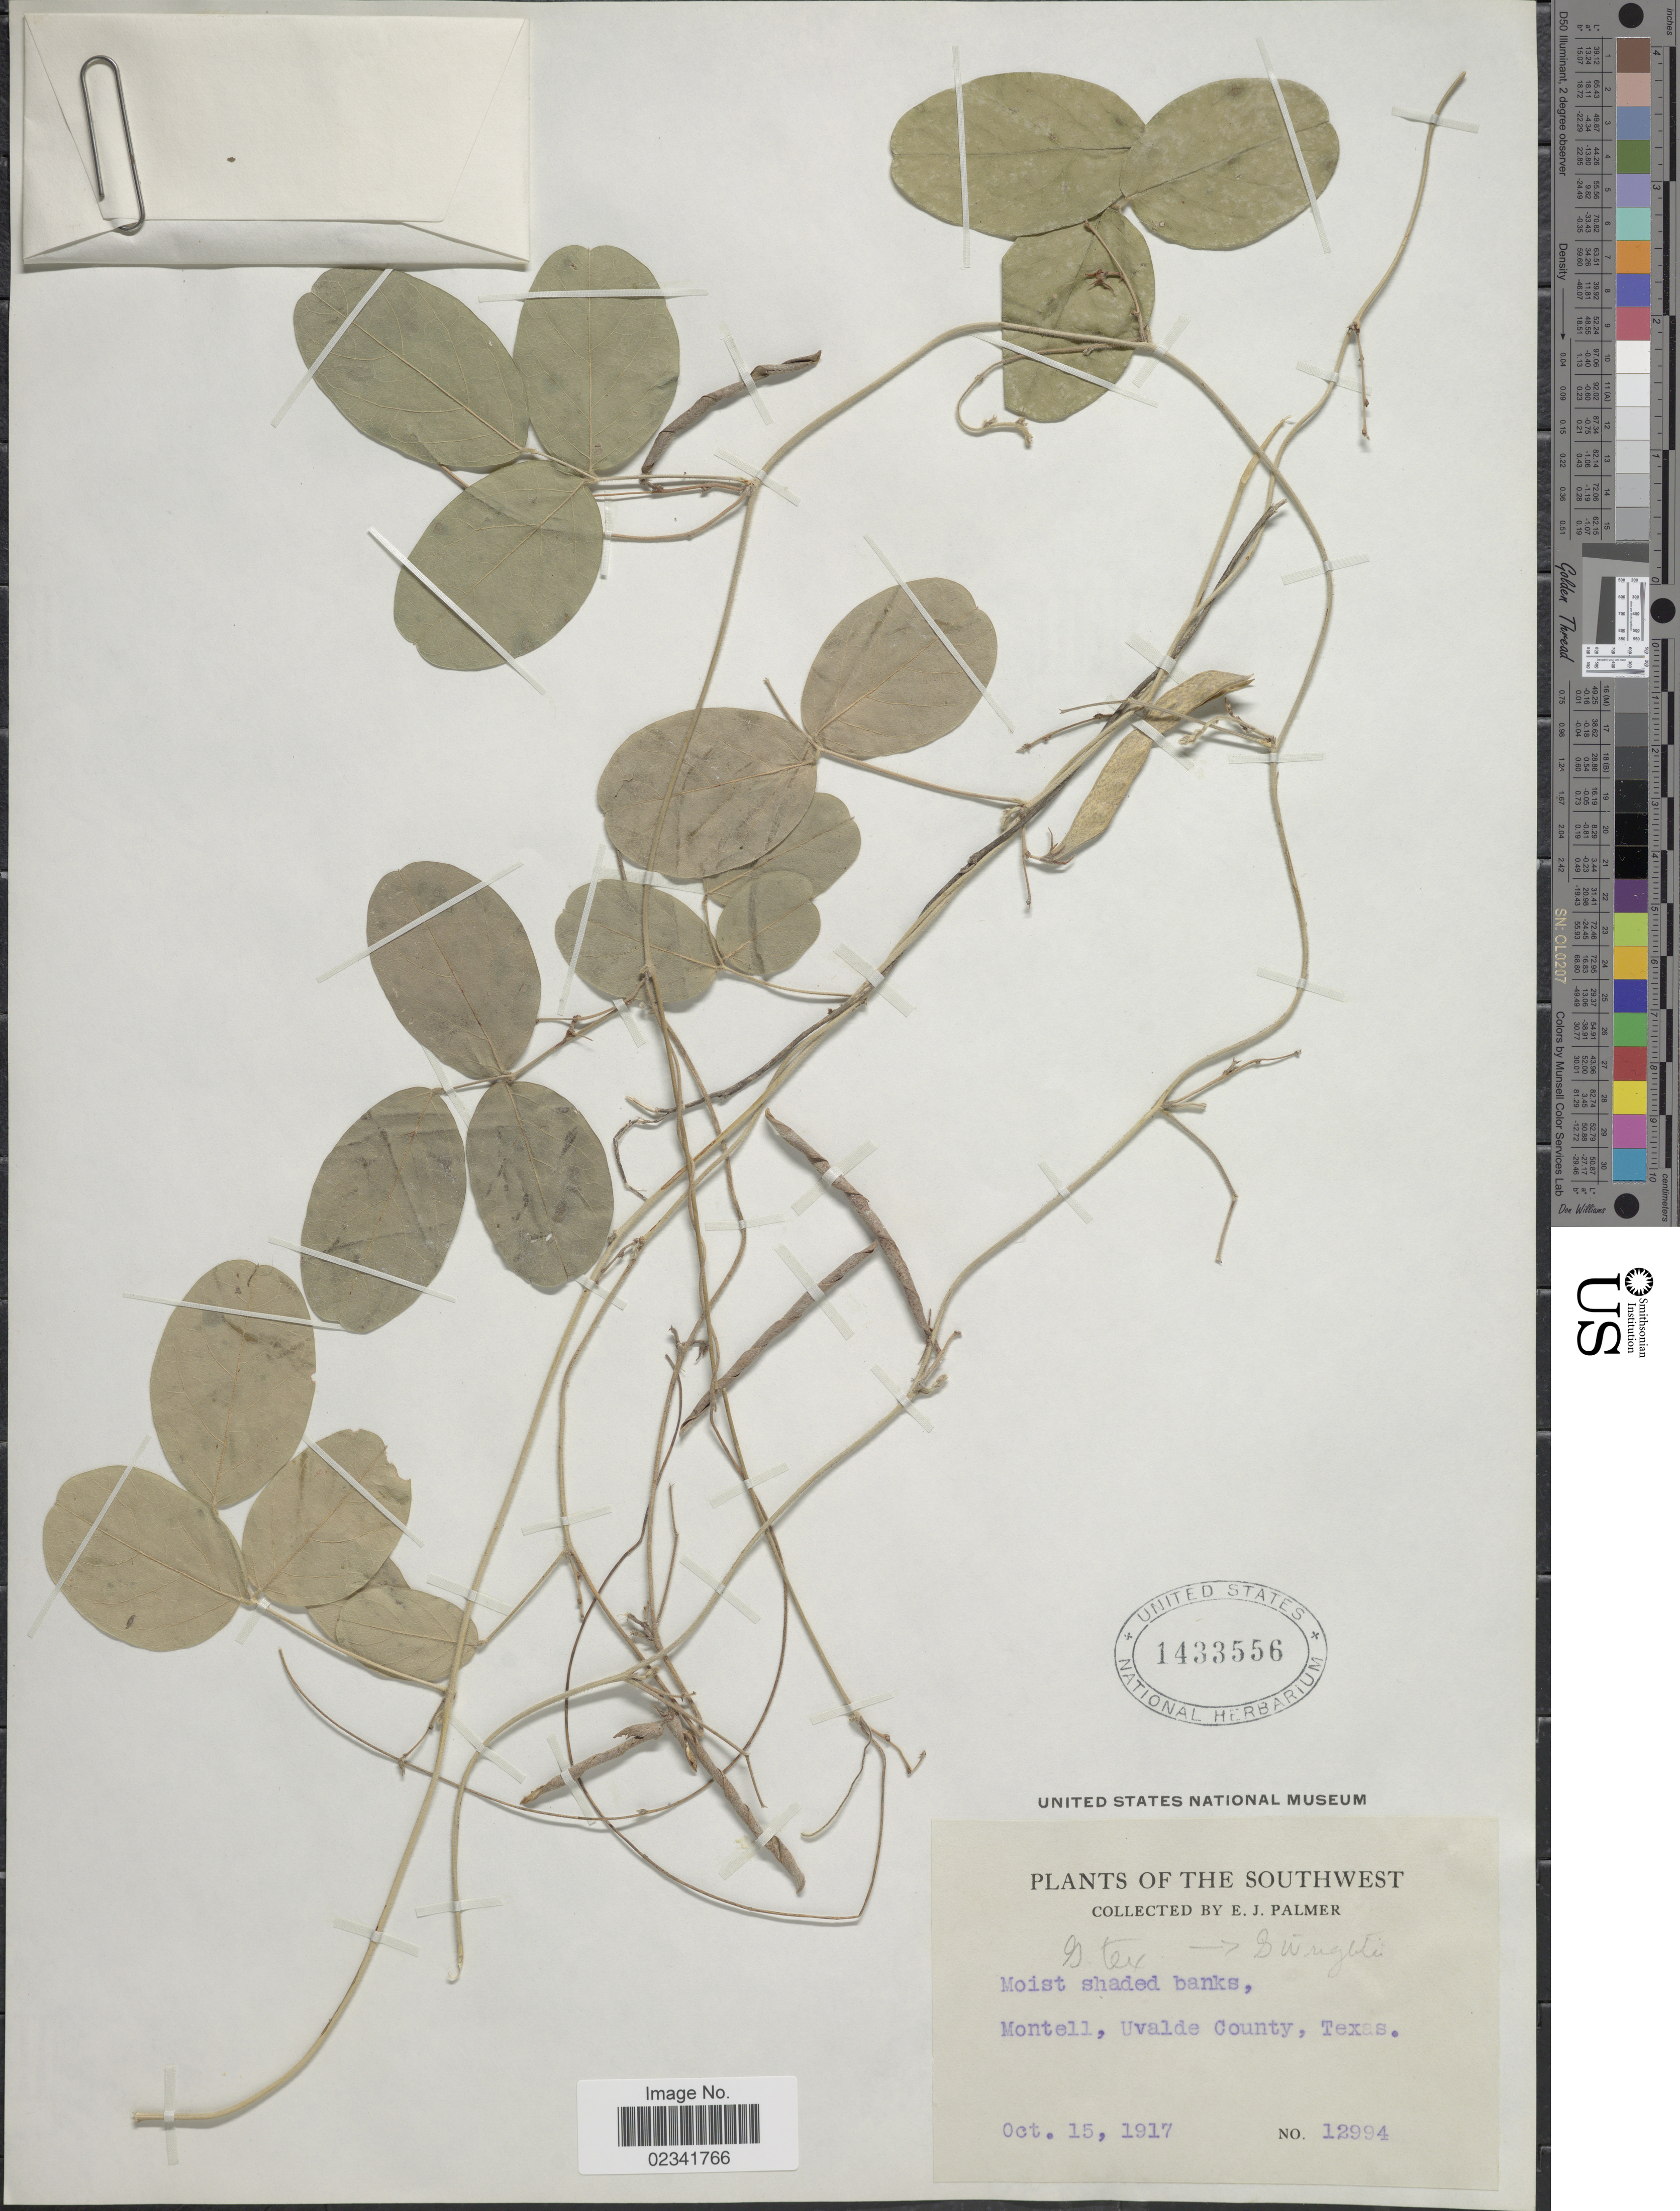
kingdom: Plantae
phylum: Tracheophyta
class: Magnoliopsida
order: Fabales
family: Fabaceae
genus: Galactia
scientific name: Galactia texana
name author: (Scheele) A. Gray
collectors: E. J. Palmer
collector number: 12994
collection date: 1917-10-15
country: United States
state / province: Texas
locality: The Southwest, Montell, Uvalde County, Texas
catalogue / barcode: US 1433556